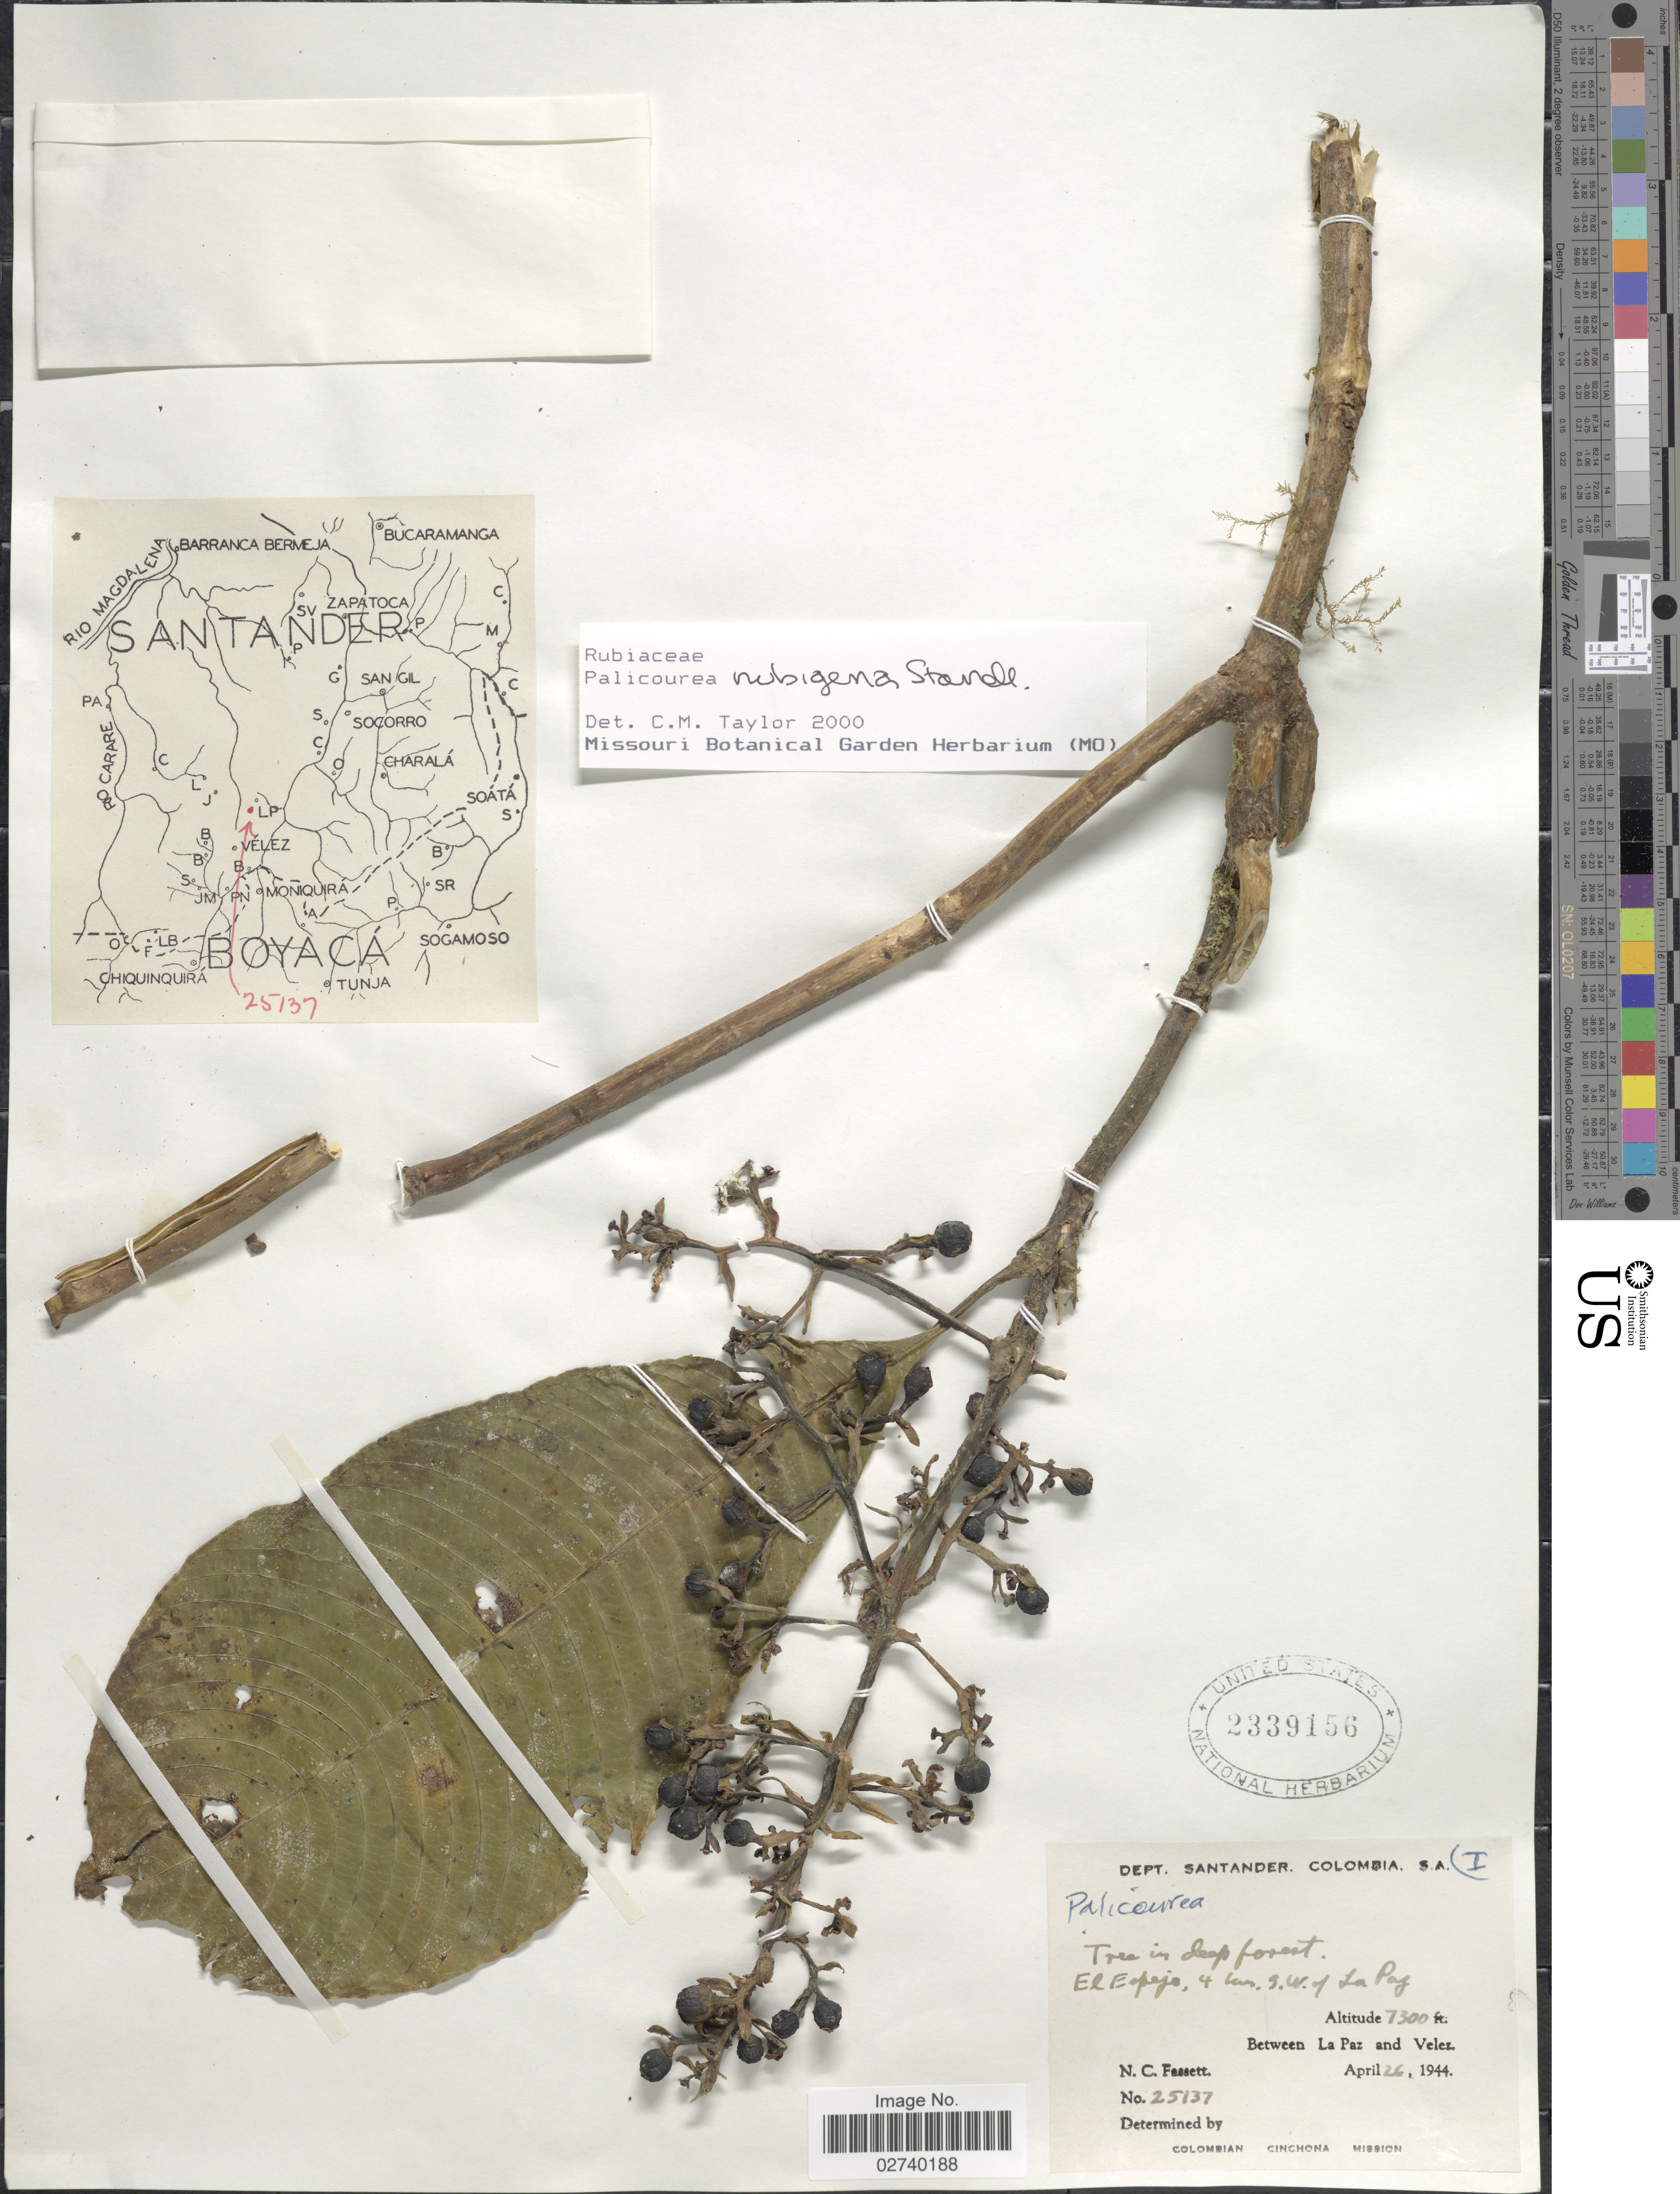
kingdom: Plantae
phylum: Tracheophyta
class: Magnoliopsida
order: Gentianales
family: Rubiaceae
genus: Palicourea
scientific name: Palicourea nubigena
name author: Standl.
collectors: N. C. Fassett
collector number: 25137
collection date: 1944-04-26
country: Colombia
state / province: Santander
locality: El Espejo, 4 km. S.W. of La Paz, between La Paz and Velez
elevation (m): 2225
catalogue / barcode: US 2339156